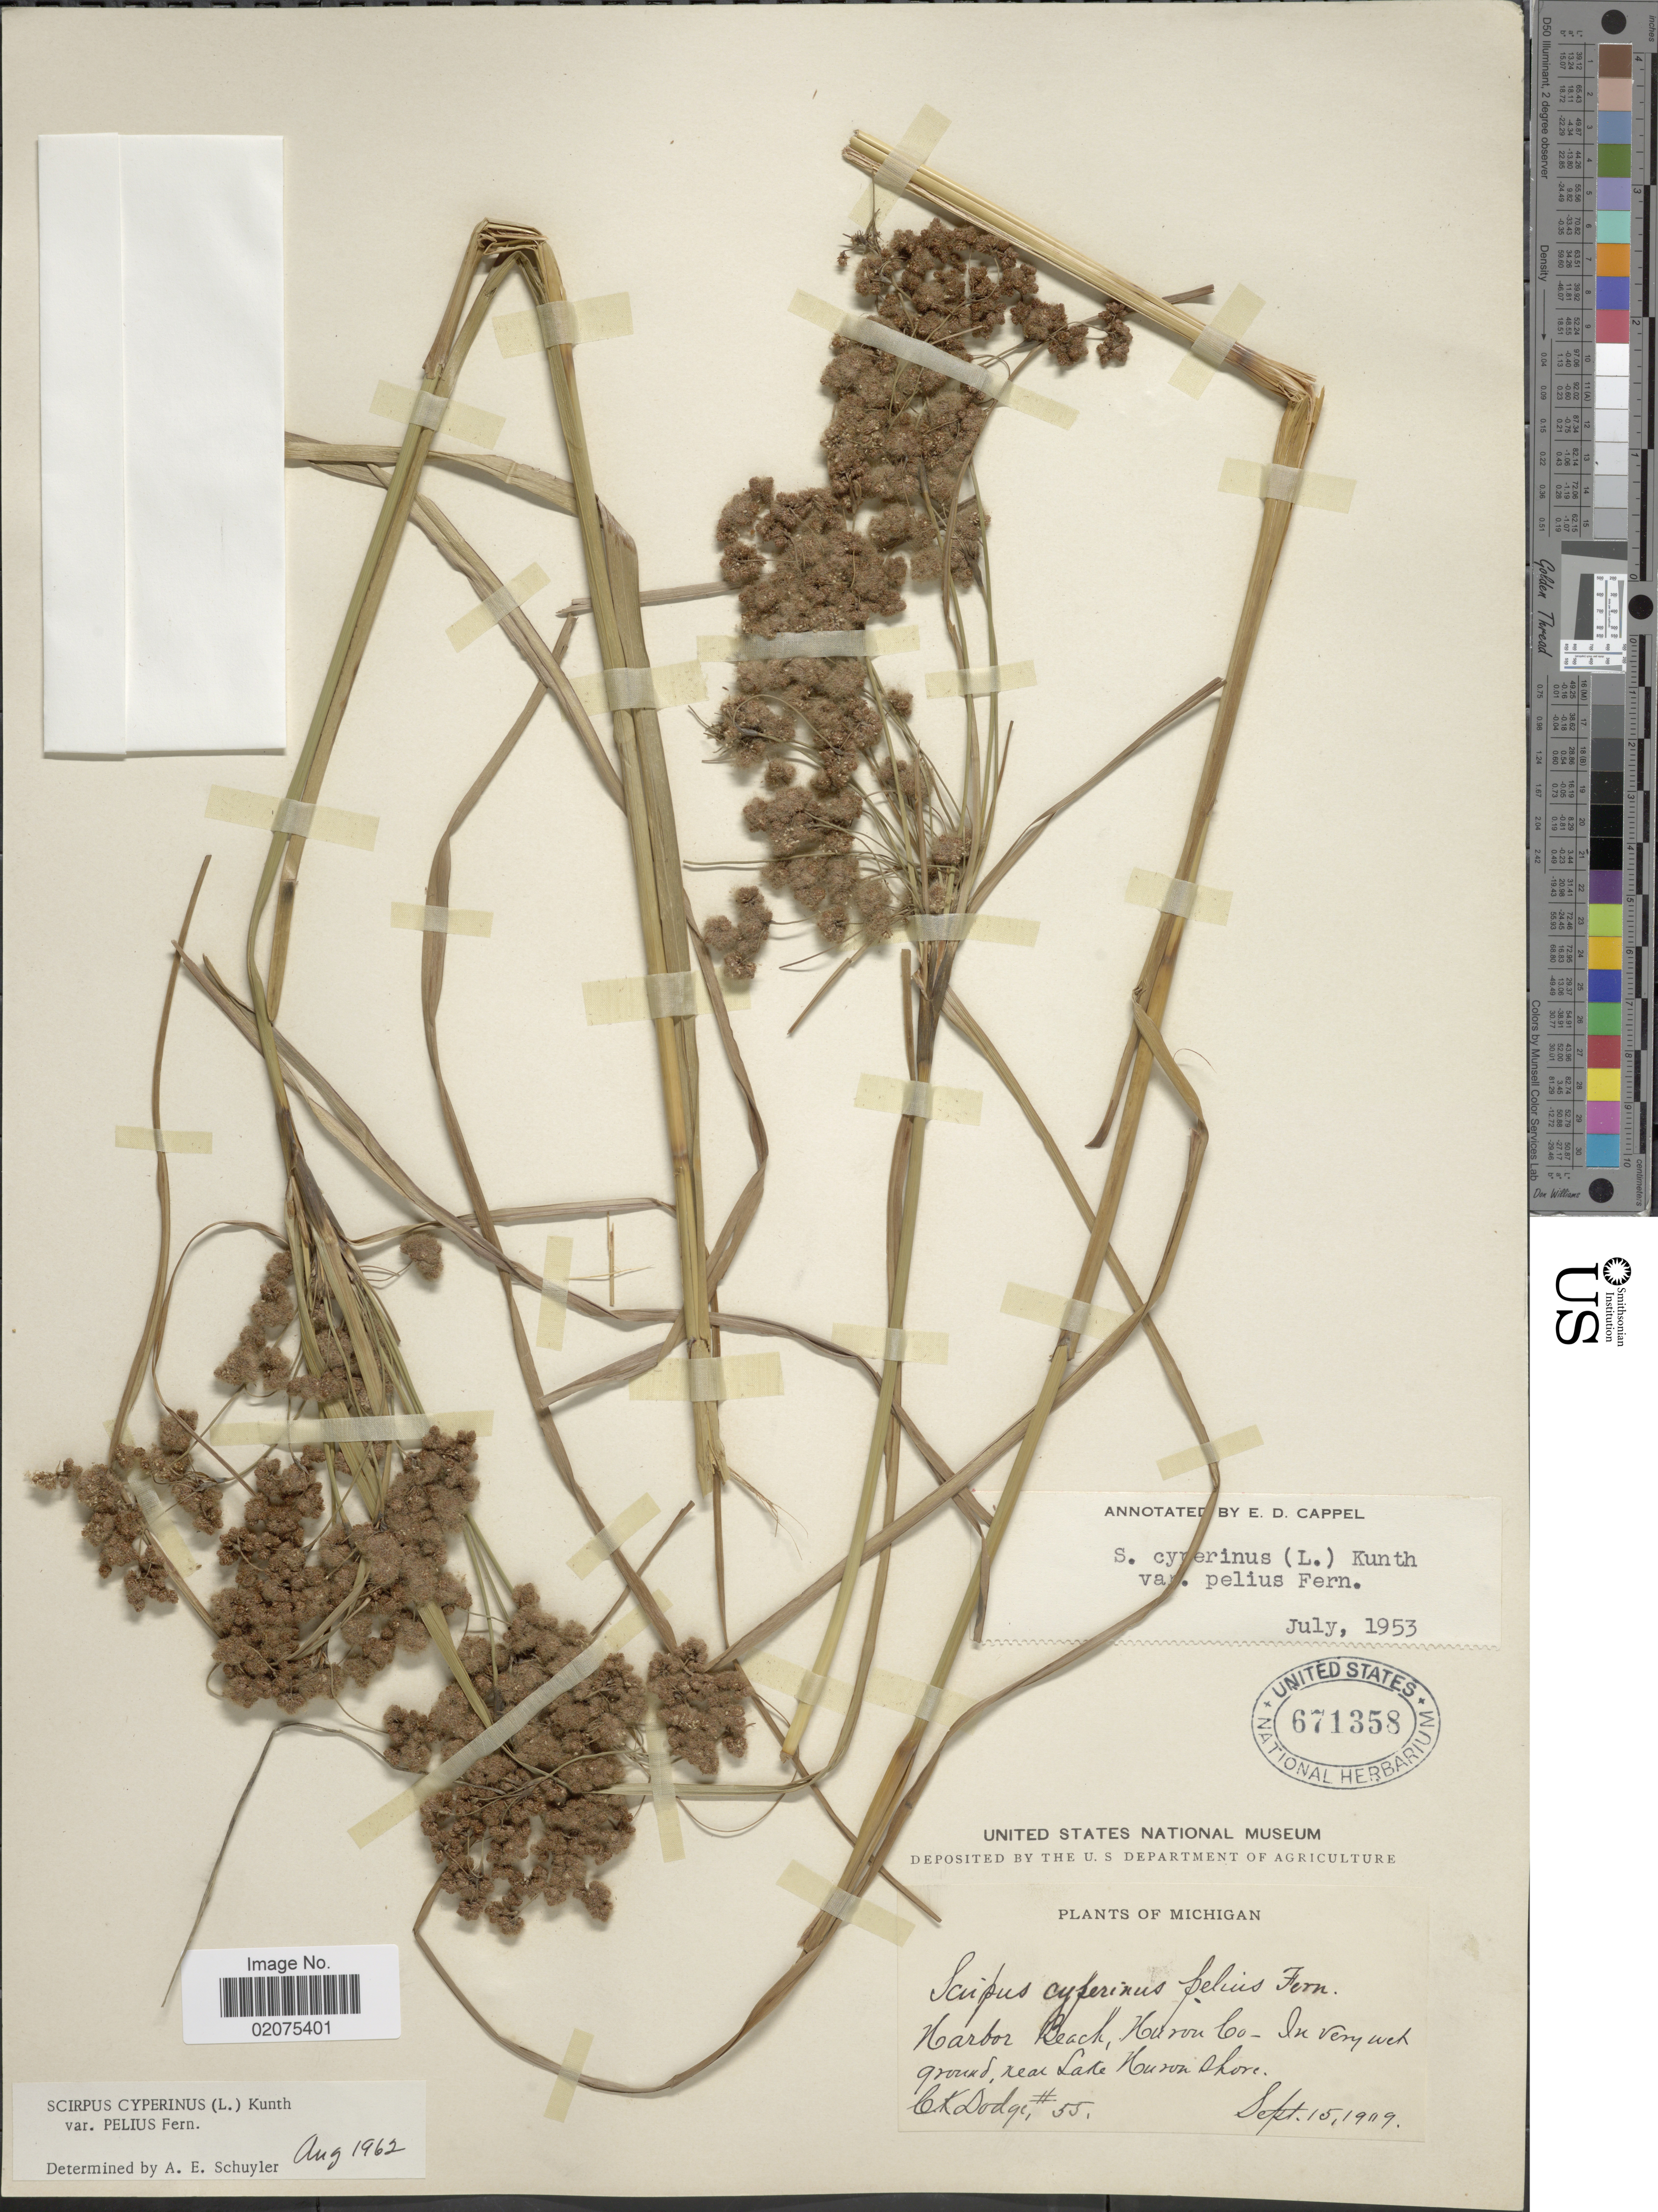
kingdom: Plantae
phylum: Tracheophyta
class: Liliopsida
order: Poales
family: Cyperaceae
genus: Scirpus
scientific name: Scirpus cyperinus var. pelius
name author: Fernald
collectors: C. Dodge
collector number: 55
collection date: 1909-09-15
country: United States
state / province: Michigan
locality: Harbor Beach, Huron Co. - In very wet ground, near Lake Huron Shore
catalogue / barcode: US 671358